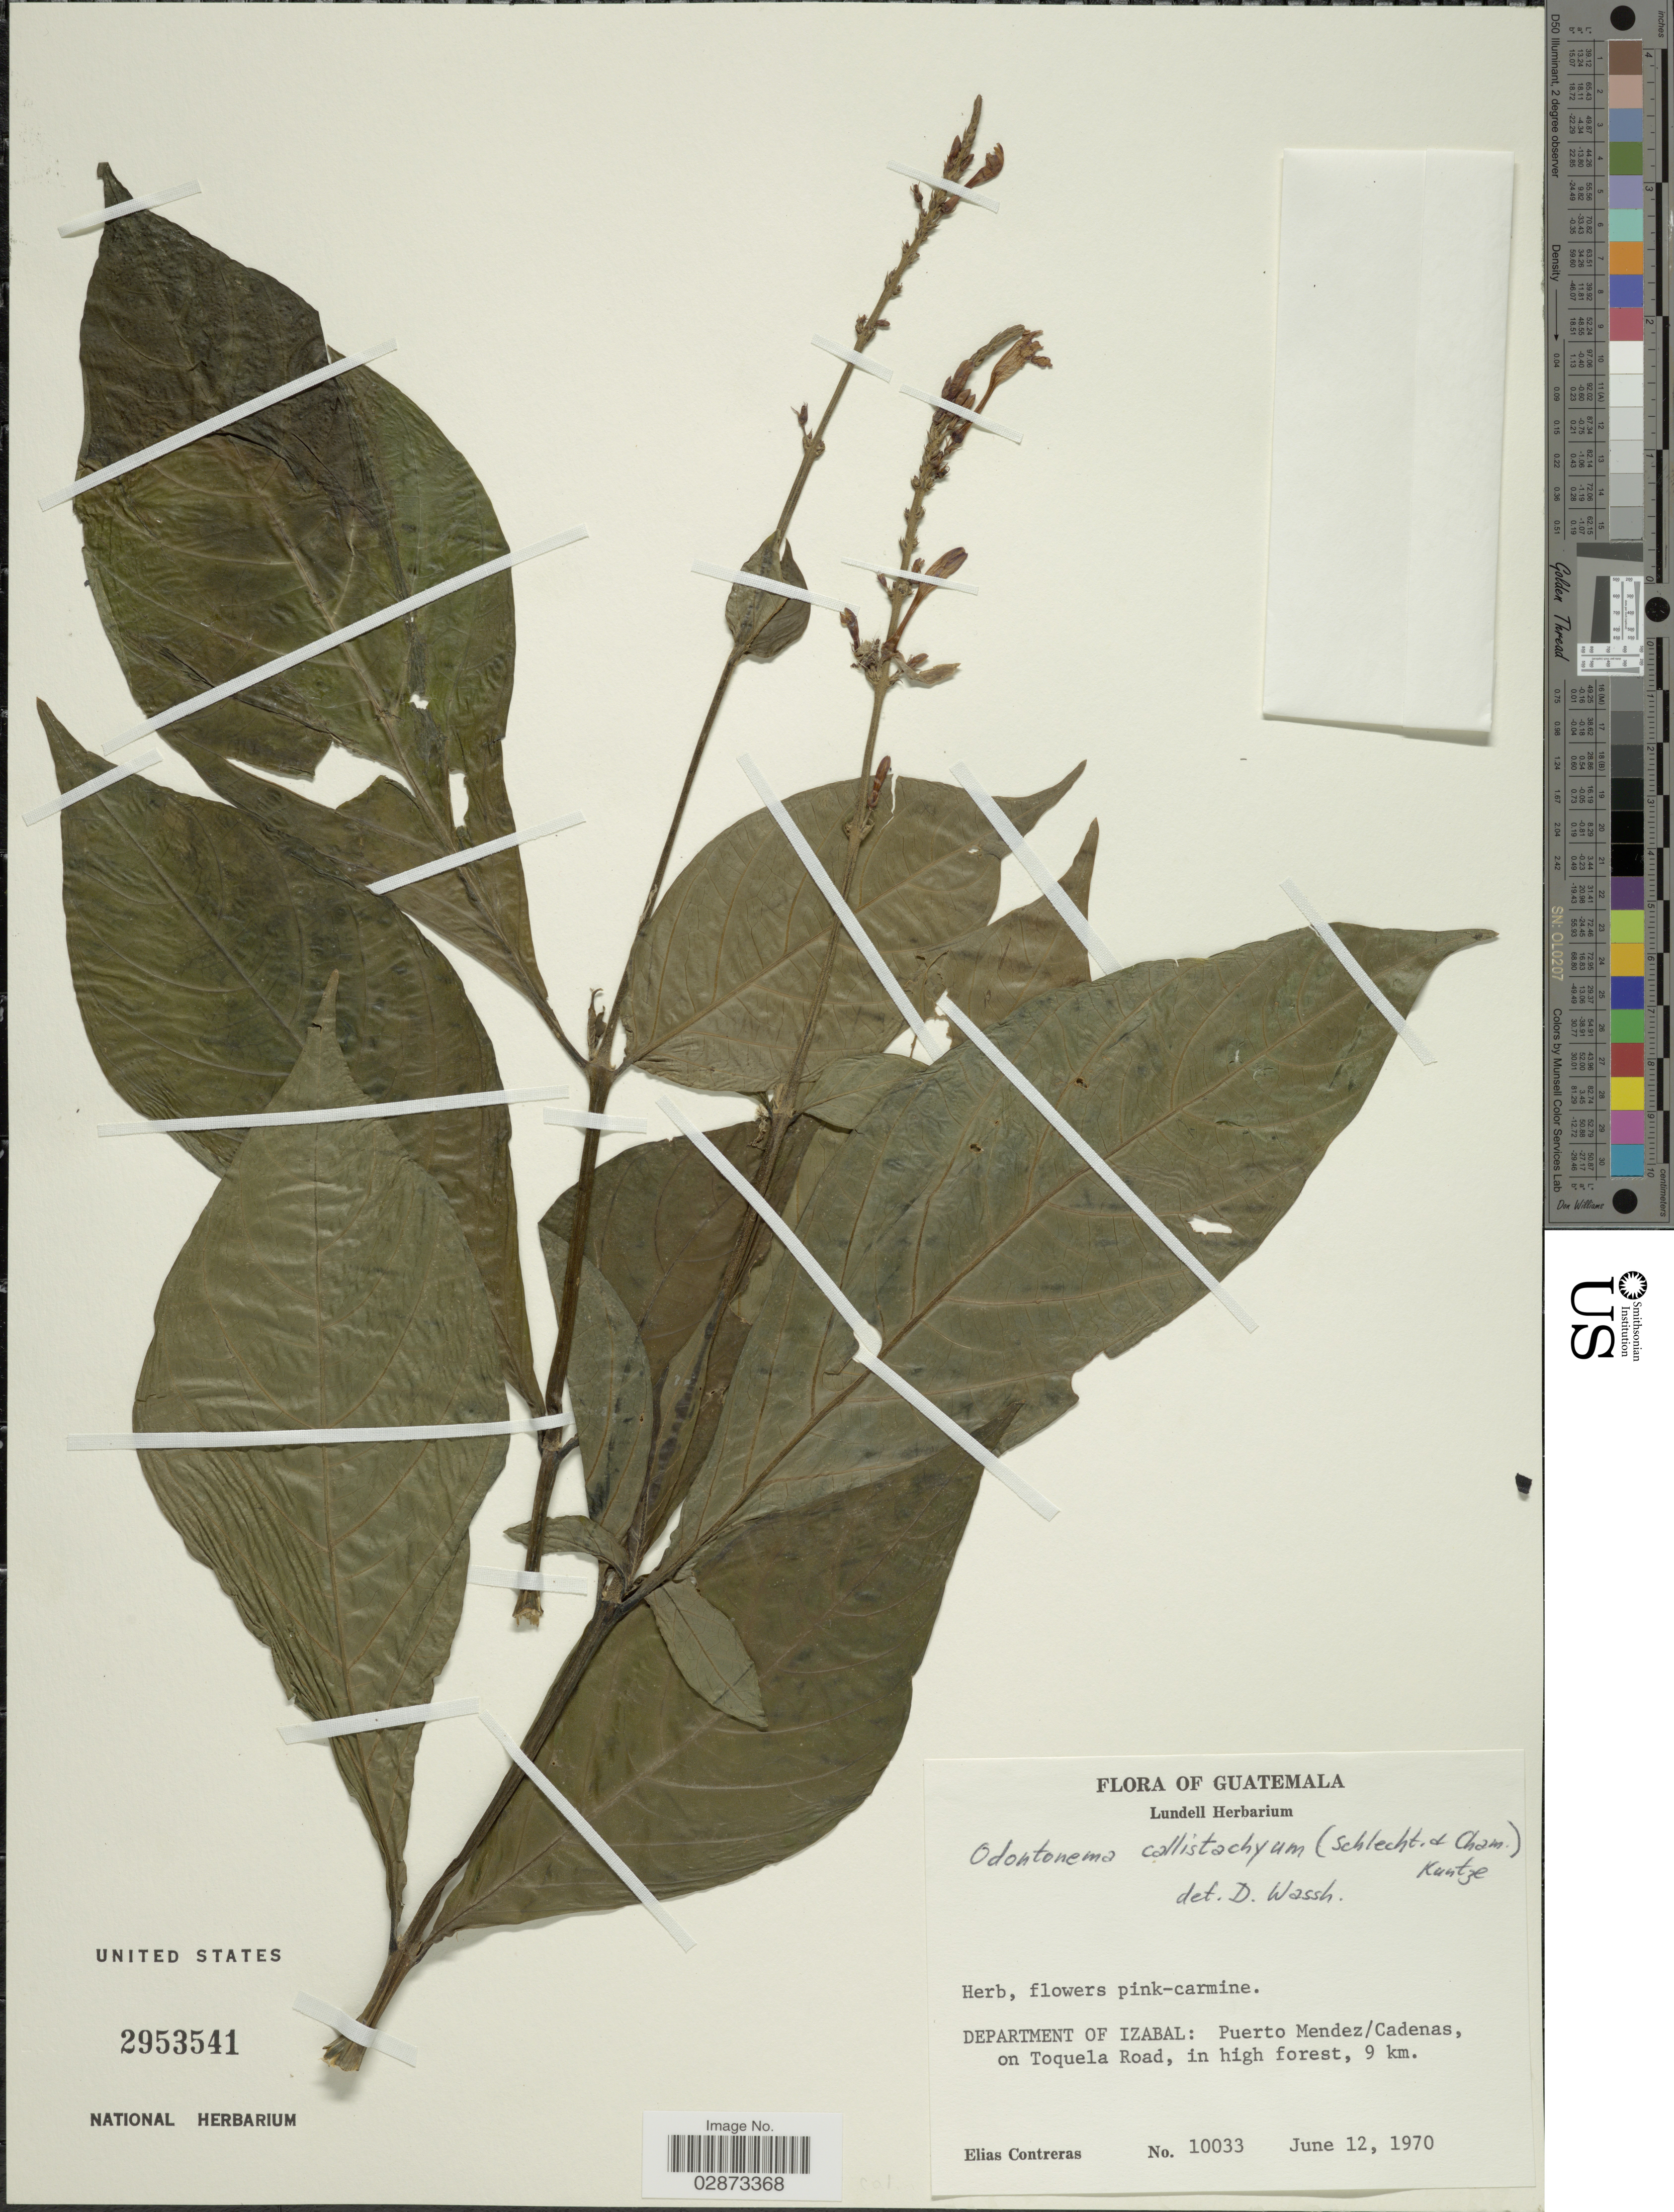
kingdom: Plantae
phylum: Tracheophyta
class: Magnoliopsida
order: Lamiales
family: Acanthaceae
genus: Odontonema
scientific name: Odontonema callistachyum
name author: (Schltdl. & Cham.) Kuntze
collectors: E. Contreras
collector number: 10033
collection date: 1970-06-12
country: Guatemala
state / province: Izabal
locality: Department of Izabal: Puerto Mendez/Cadenas, on Toquela Road, in high forest, 9 km.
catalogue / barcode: US 2953541